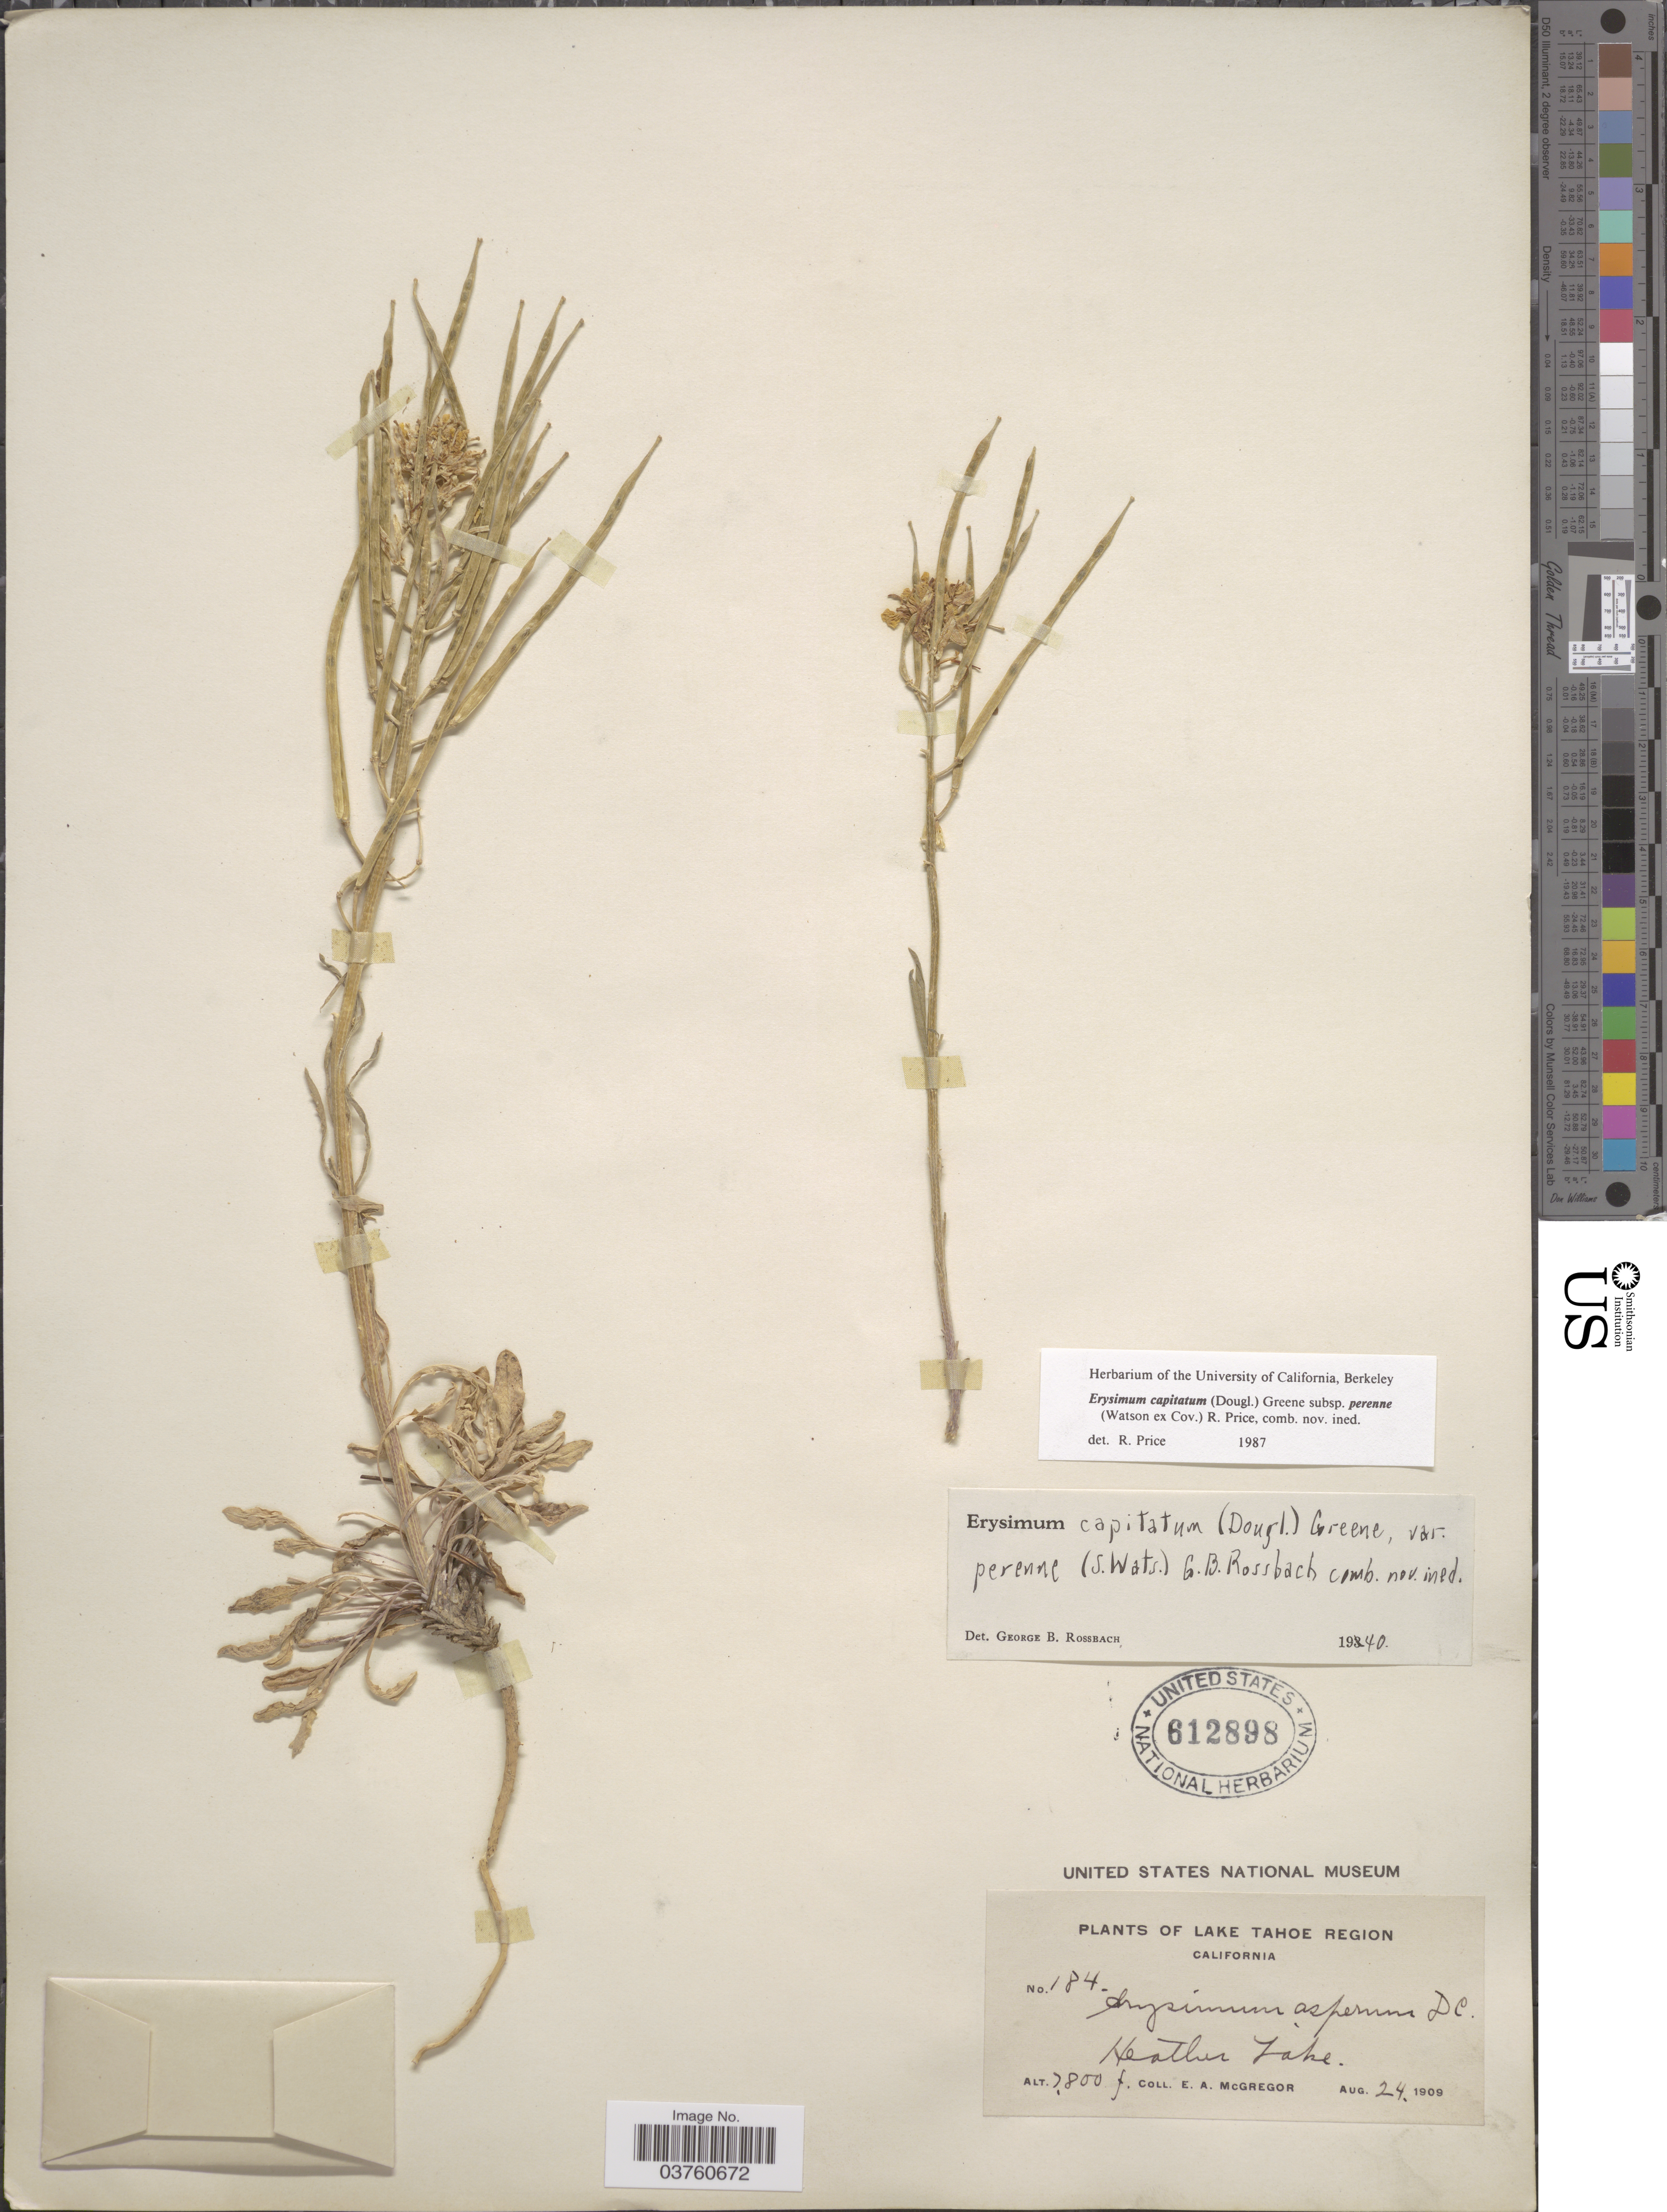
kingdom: Plantae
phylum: Tracheophyta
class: Magnoliopsida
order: Brassicales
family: Brassicaceae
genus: Erysimum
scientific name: Erysimum capitatum var. perenne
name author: (S. Watson ex Coville) R.J. Davis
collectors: E. A. McGregor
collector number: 184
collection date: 1909-08-24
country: United States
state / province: California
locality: Lake Tahoe Region. Heather Lake.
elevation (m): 2377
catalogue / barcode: US 612898